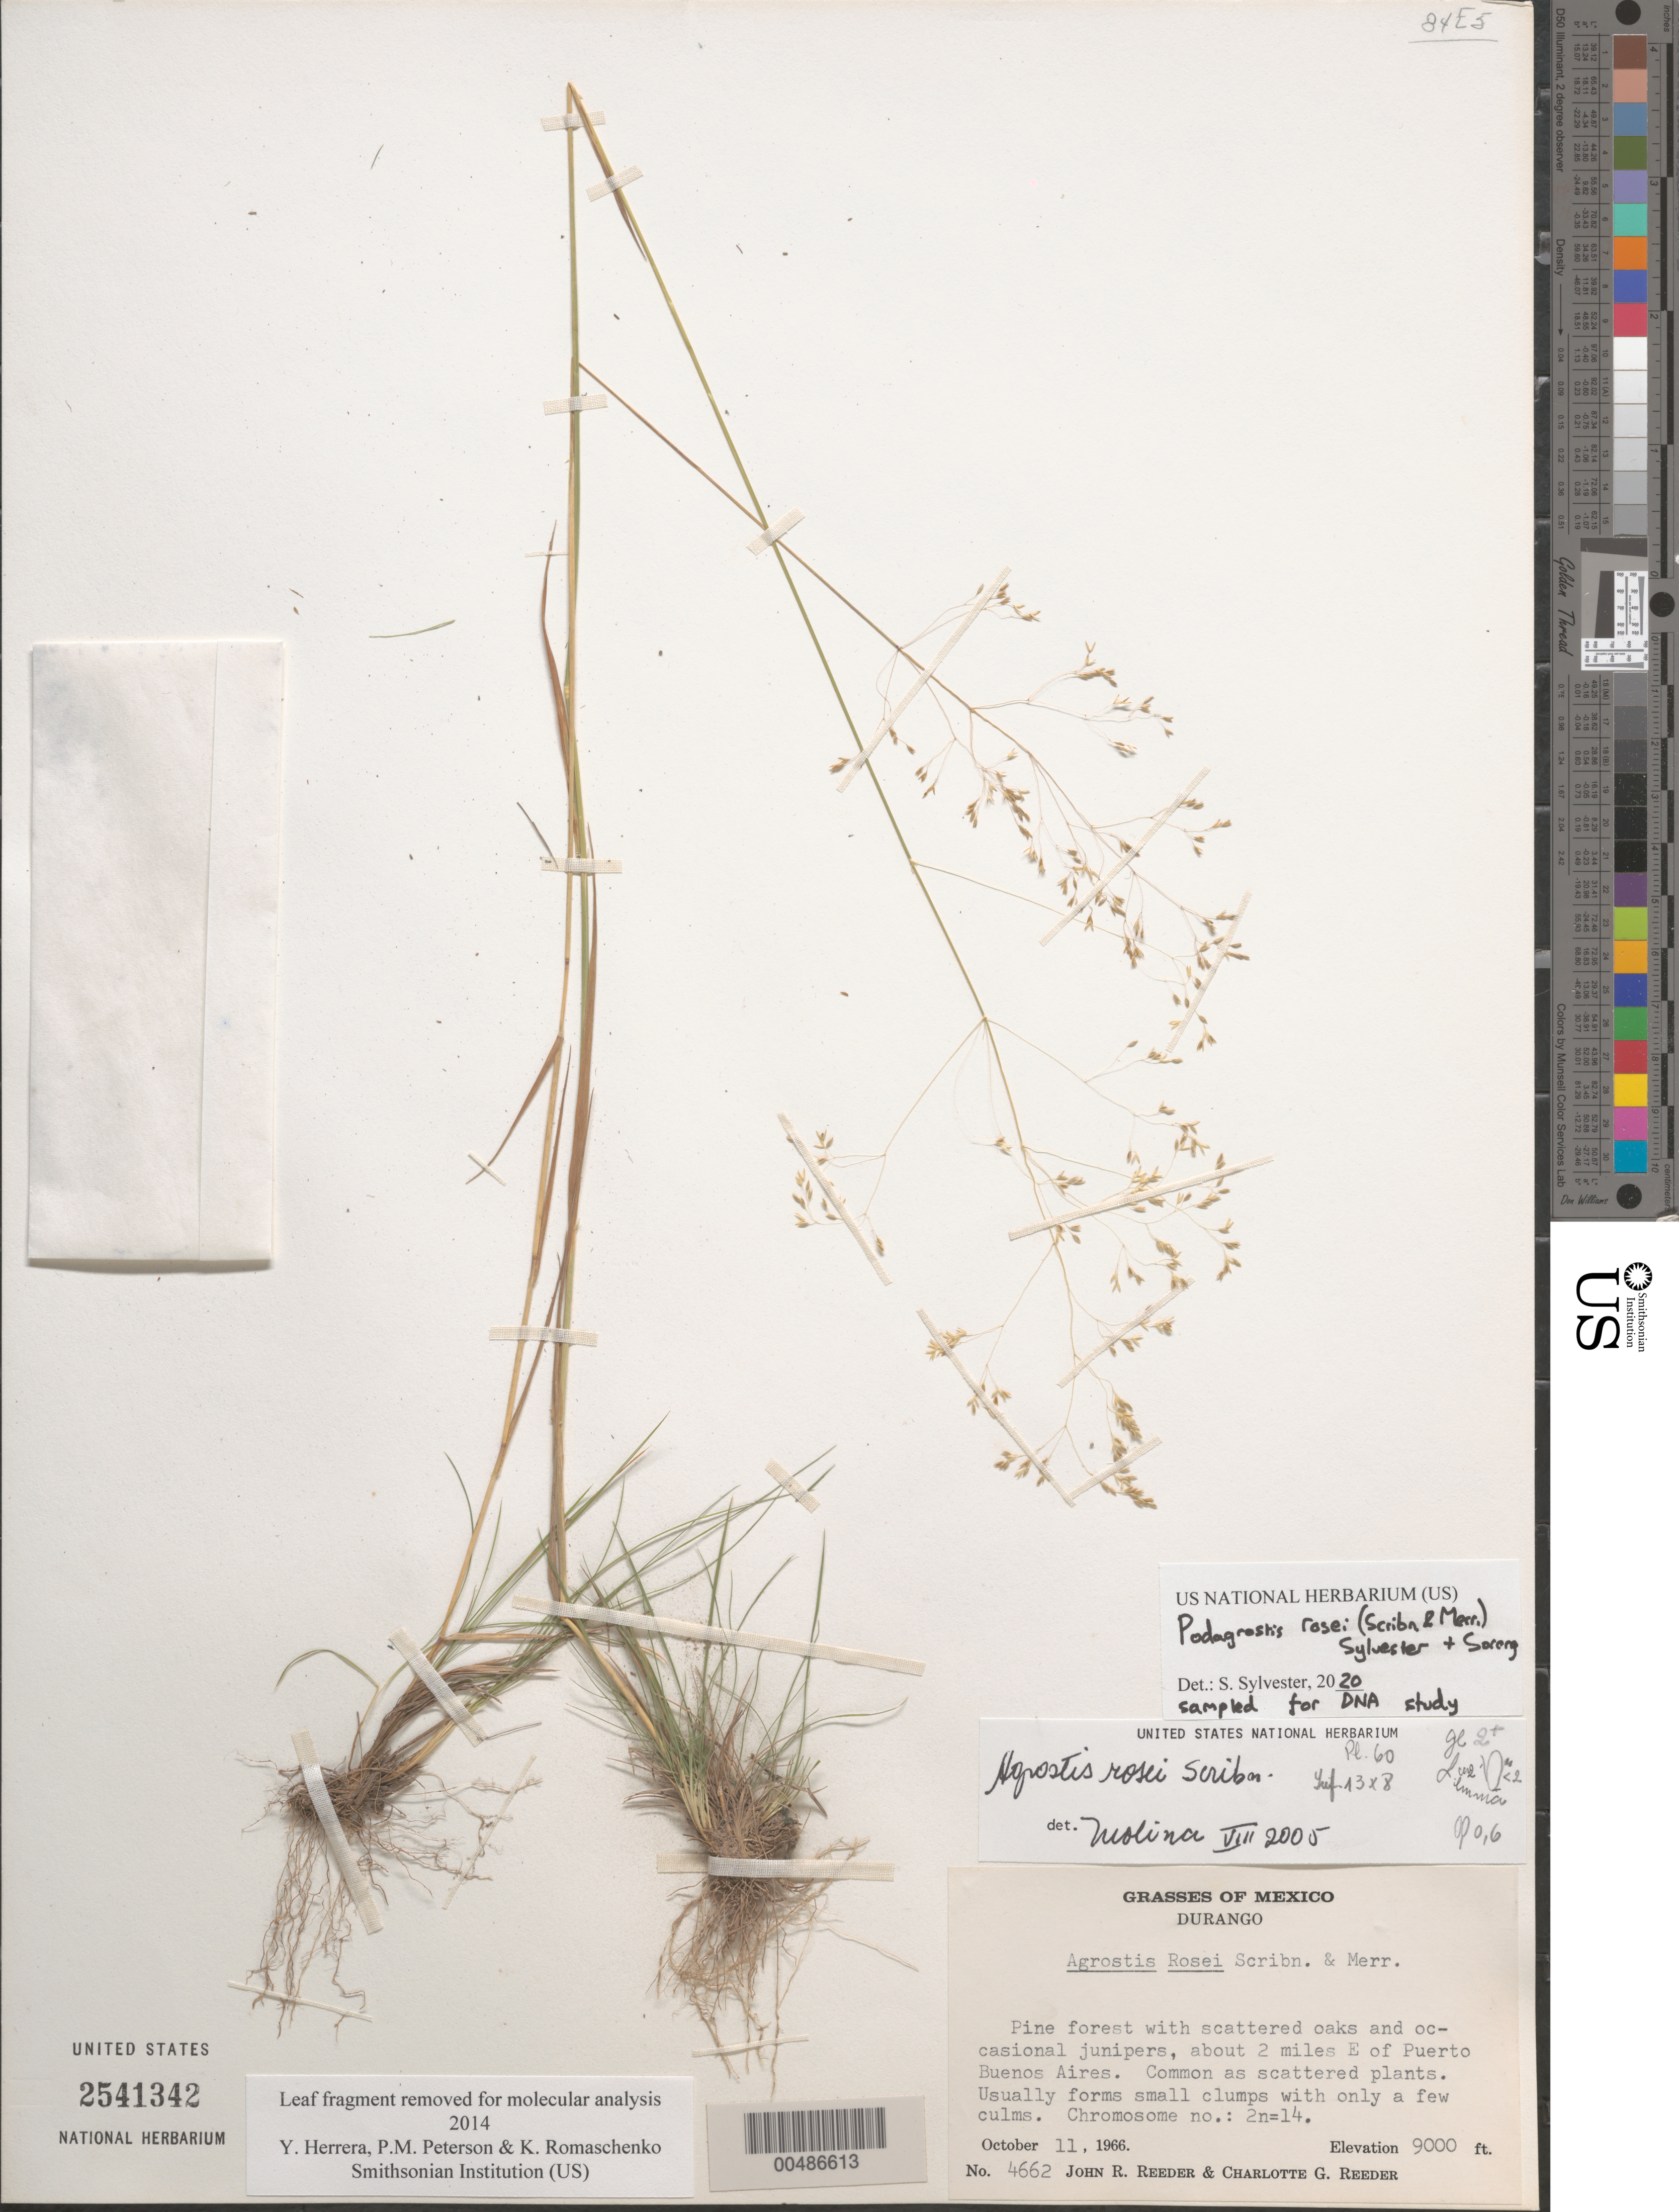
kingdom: Plantae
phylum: Tracheophyta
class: Liliopsida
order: Poales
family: Poaceae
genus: Agrostis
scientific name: Agrostis rosei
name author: Scribn. & Merr.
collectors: J. R. Reeder & C. G. Reeder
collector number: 4662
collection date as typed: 11 Oct 1966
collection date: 1966-10-11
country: Mexico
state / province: Durango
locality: about 2 mi E of Puerto Buenos Aires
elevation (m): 2743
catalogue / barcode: US 2541342